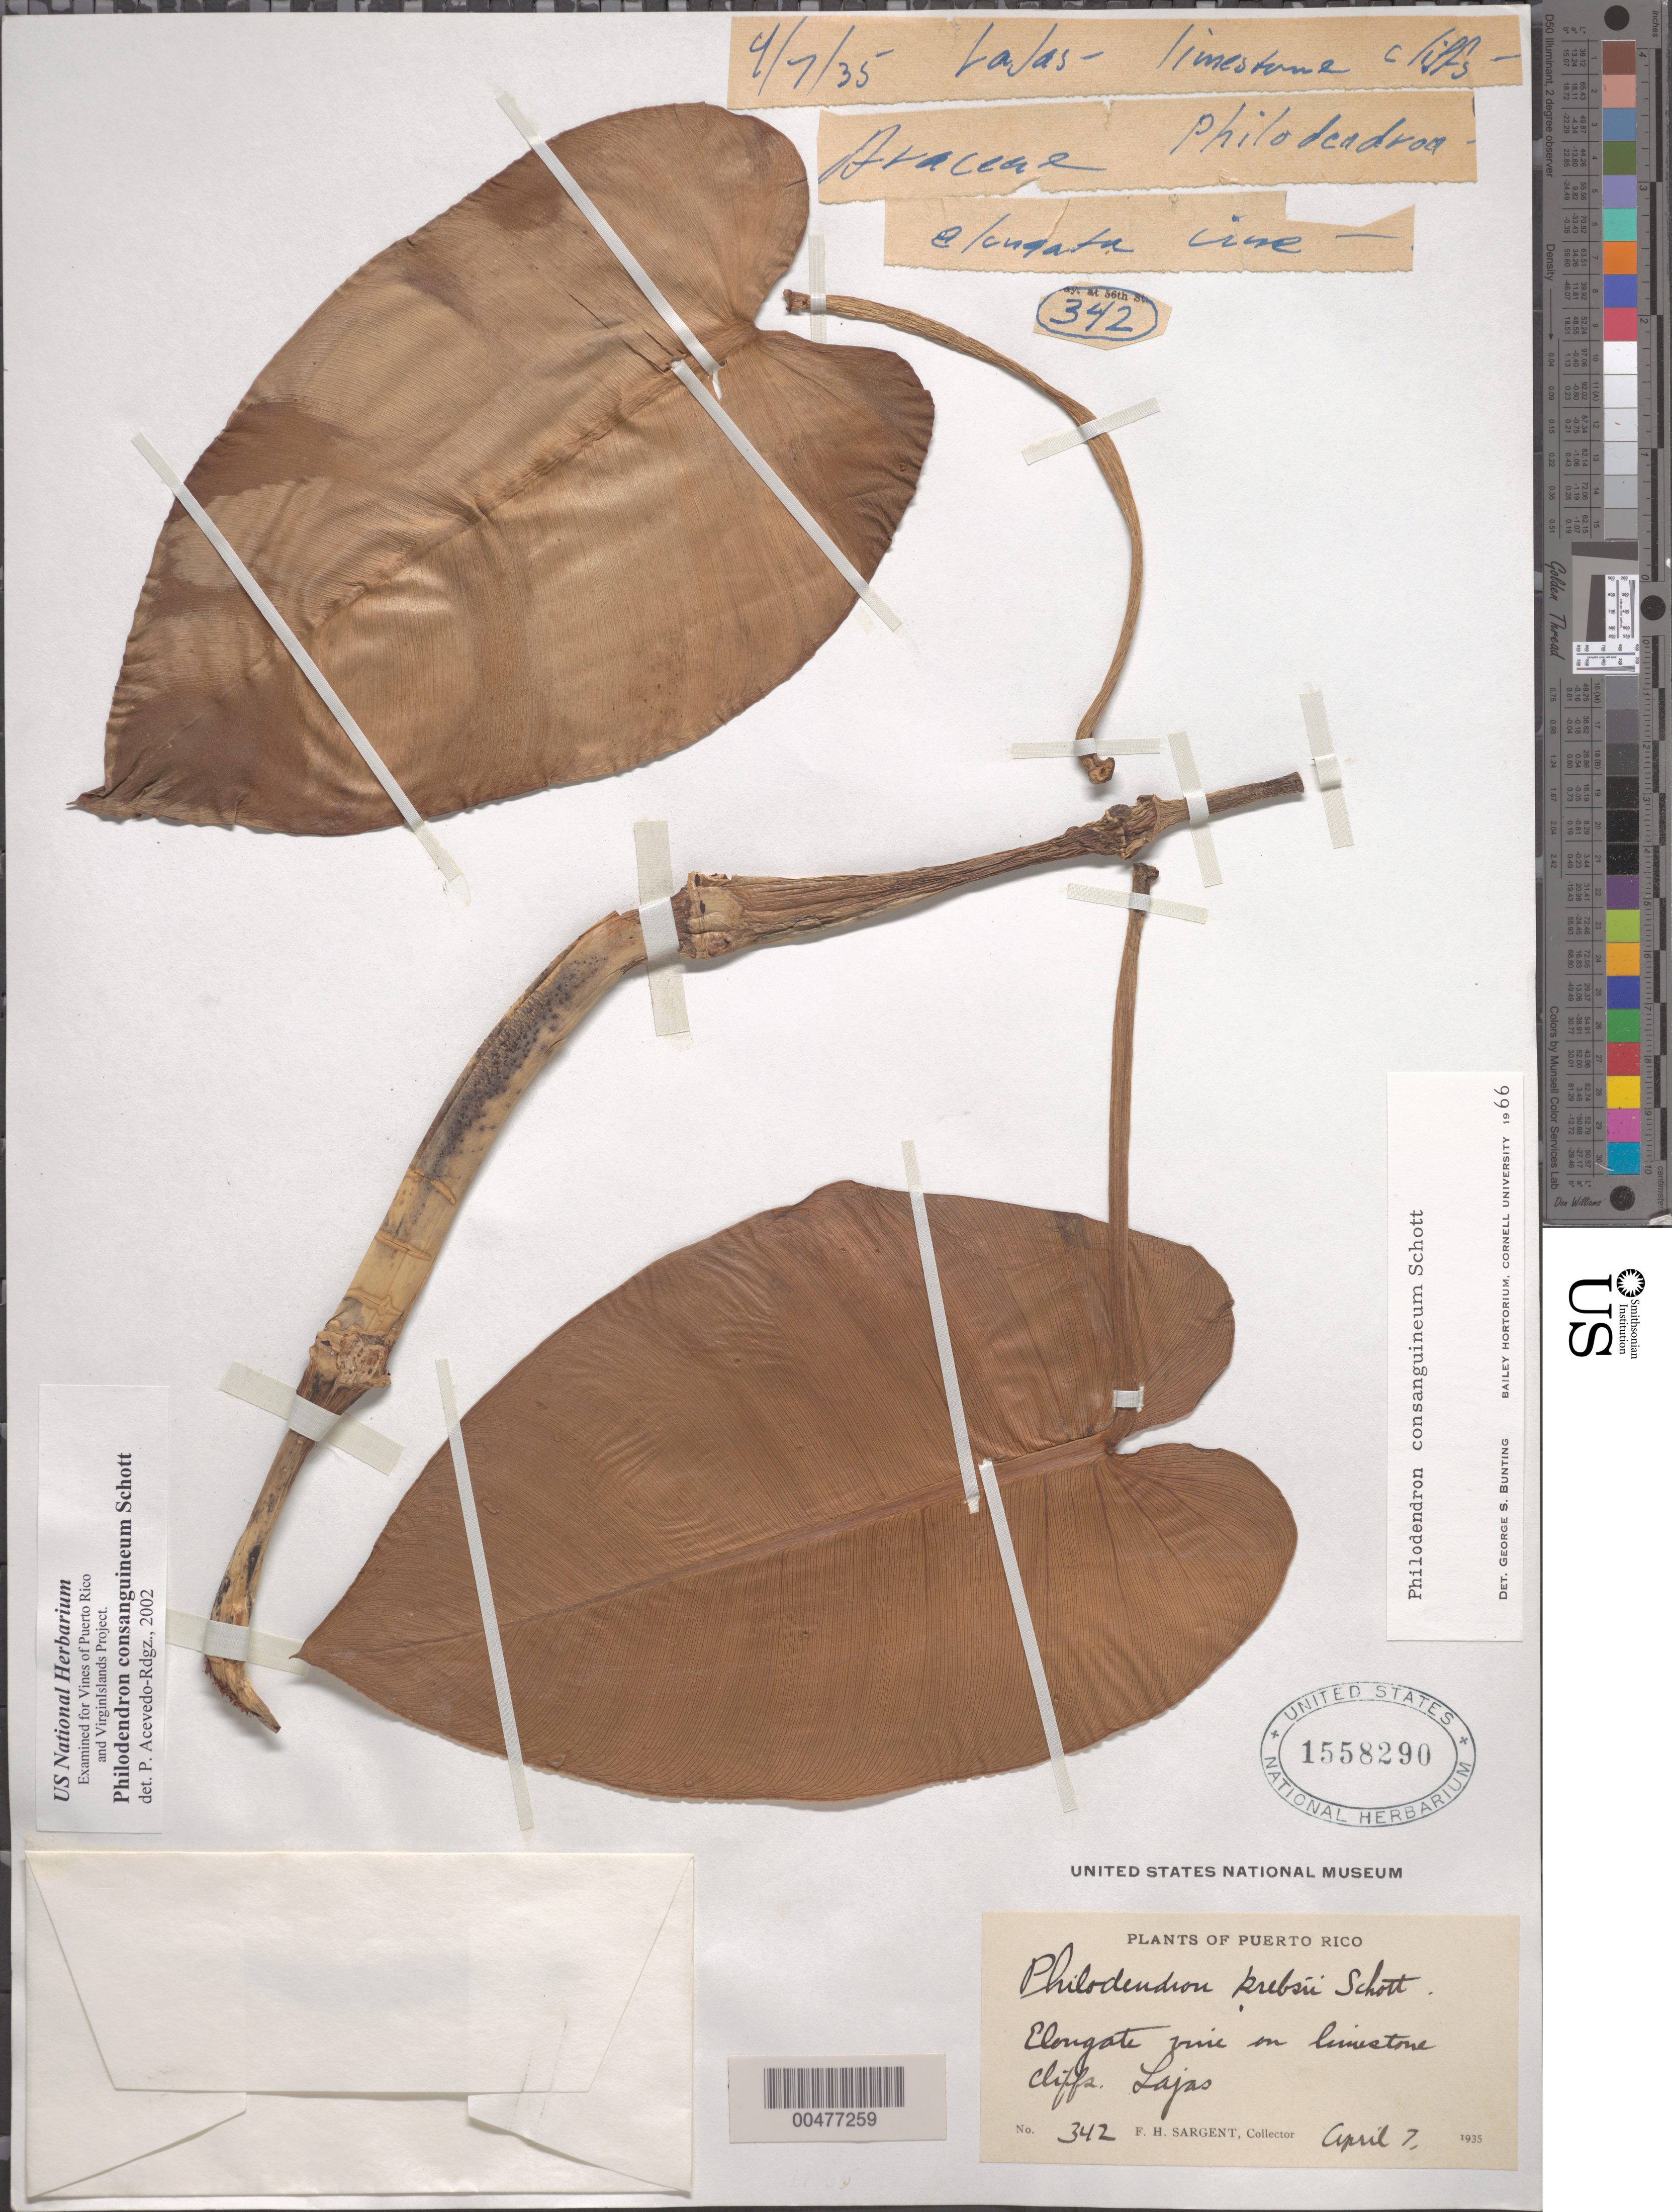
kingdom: Plantae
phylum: Tracheophyta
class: Liliopsida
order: Alismatales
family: Araceae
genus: Philodendron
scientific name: Philodendron consanguineum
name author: Schott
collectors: F. H. Sargent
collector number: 342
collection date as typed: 07 Apr 1935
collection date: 1935-04-07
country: Puerto Rico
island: Greater Antilles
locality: Lajas. Limestone cliffs.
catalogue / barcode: US 1558290